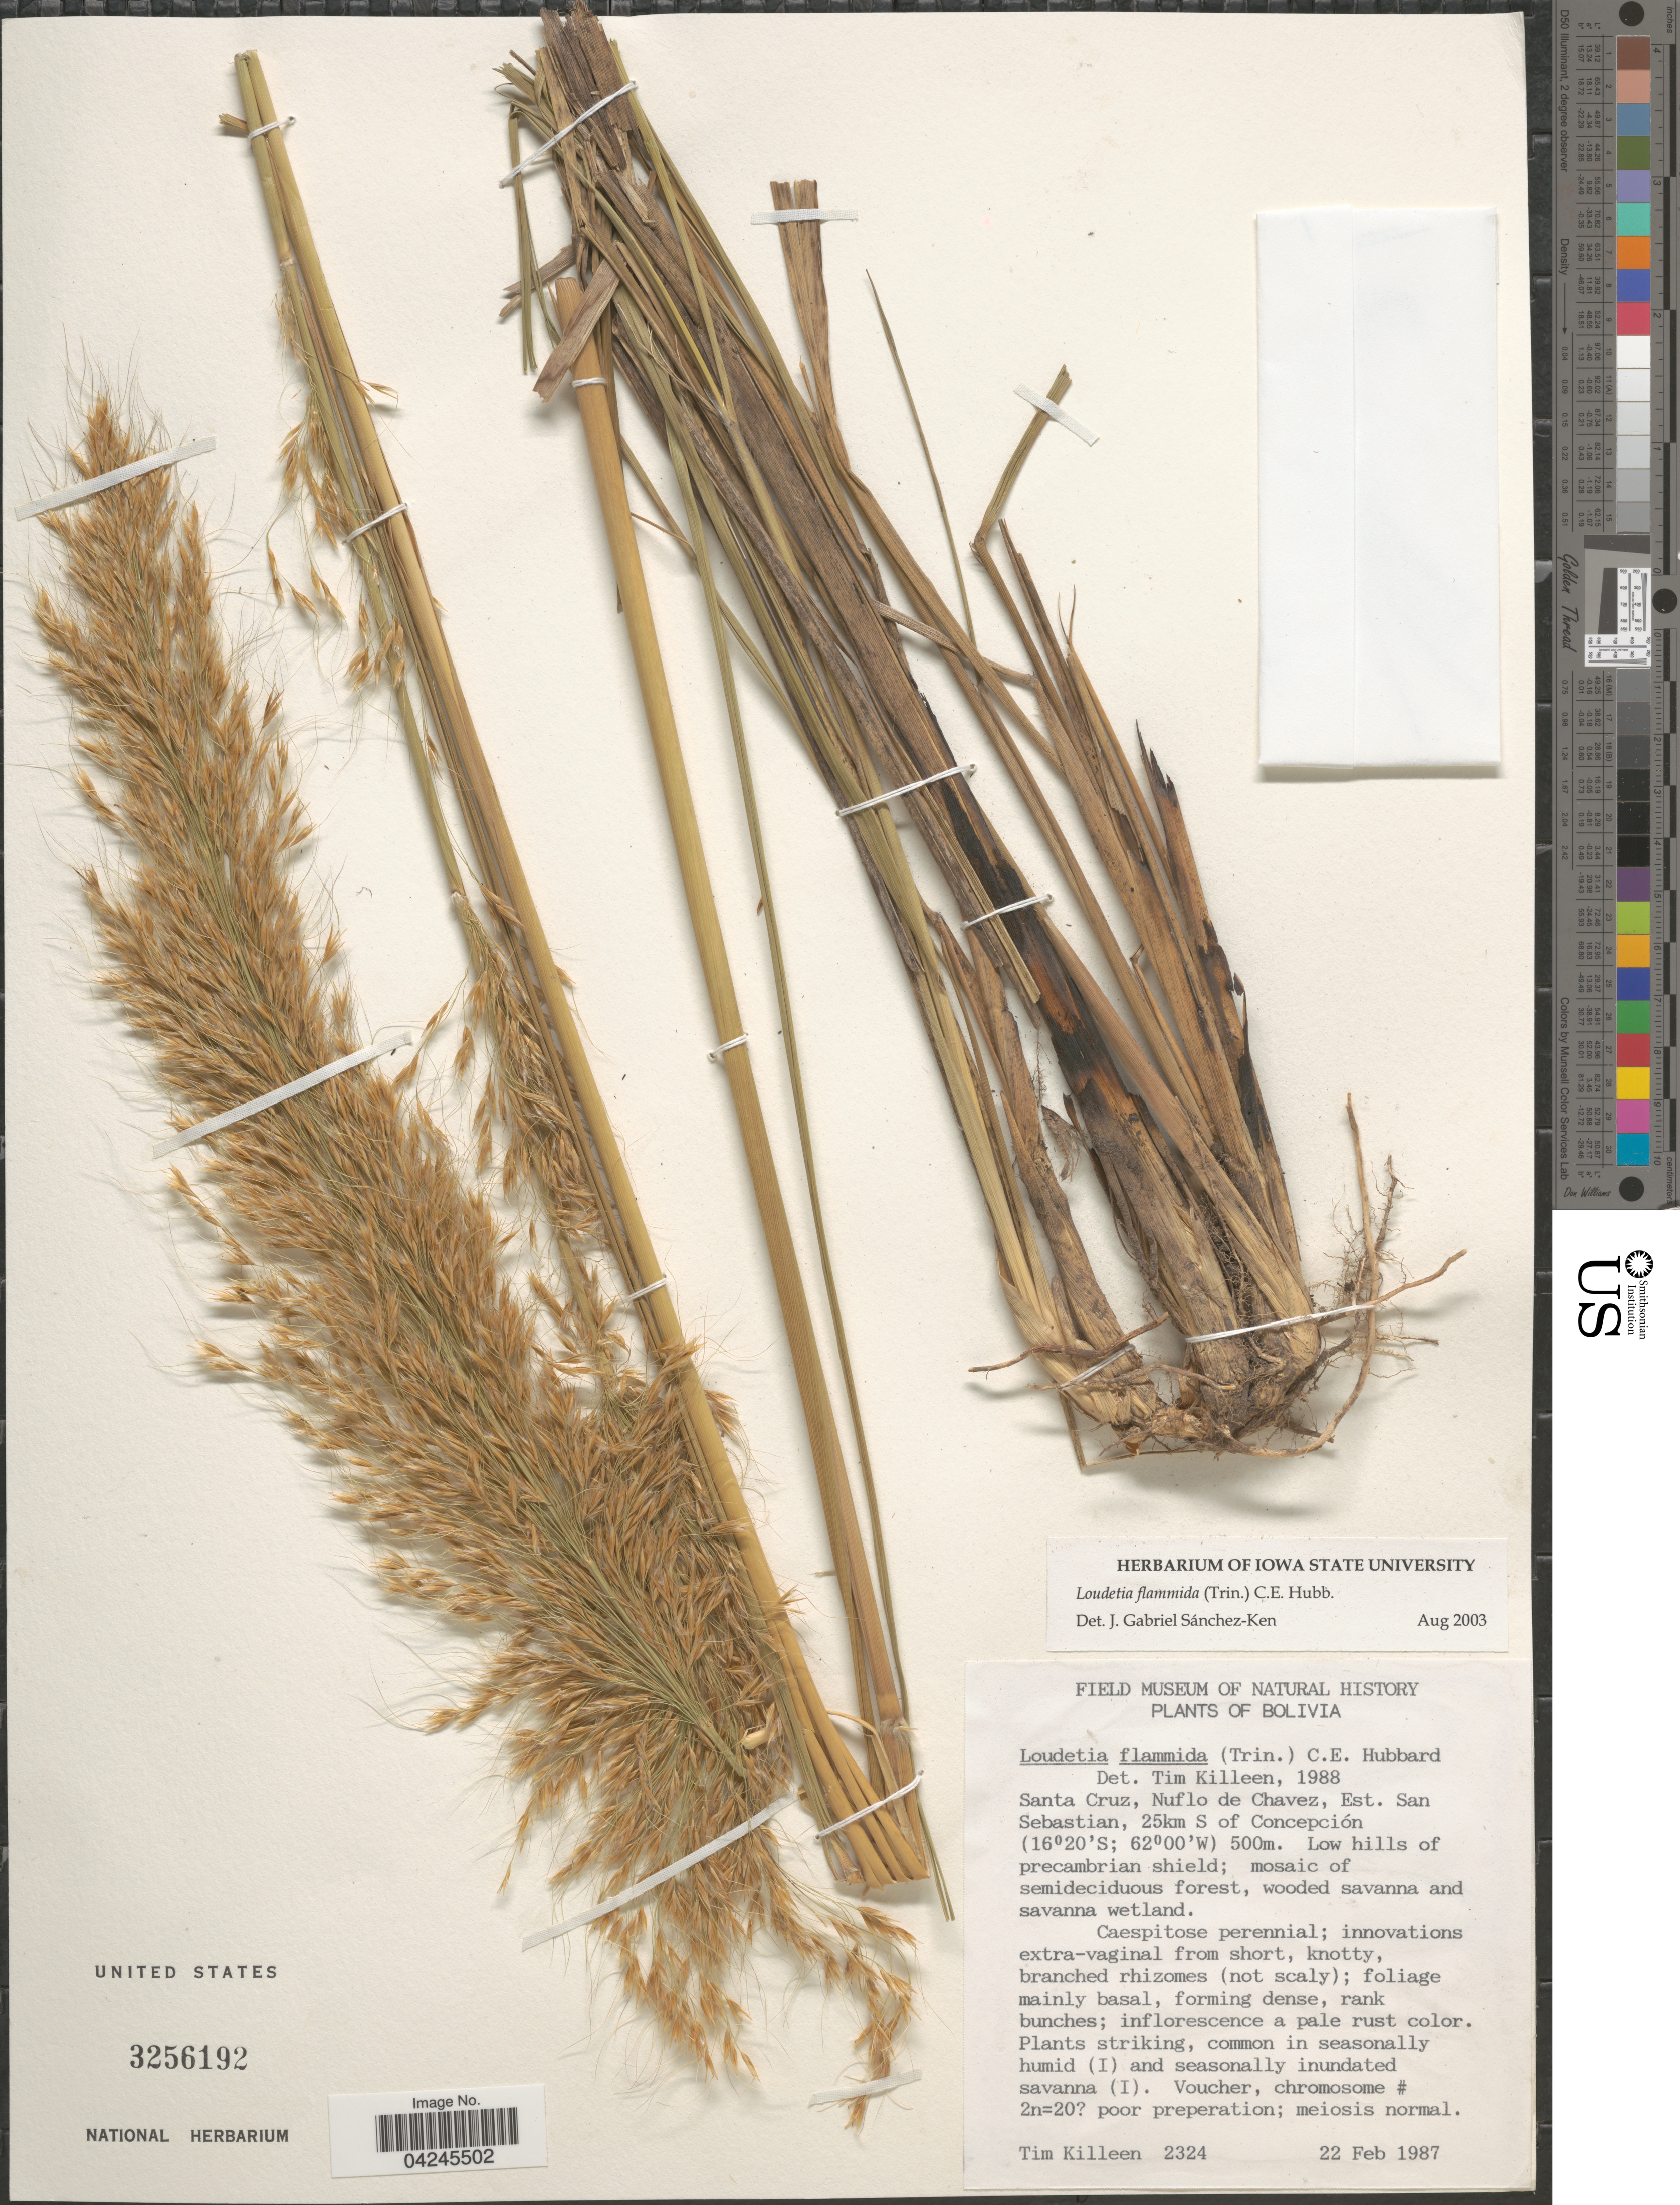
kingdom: Plantae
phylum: Tracheophyta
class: Liliopsida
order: Poales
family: Poaceae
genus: Loudetia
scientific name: Loudetia flammida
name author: (Trin.) C. E. Hubb.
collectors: T. J. Killeen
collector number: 2324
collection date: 1987-02-22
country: Bolivia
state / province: Santa Cruz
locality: Nuflo de Chavez, Est. San Sebastian, 25km S of Concepción.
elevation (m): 500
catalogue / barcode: US 3256192